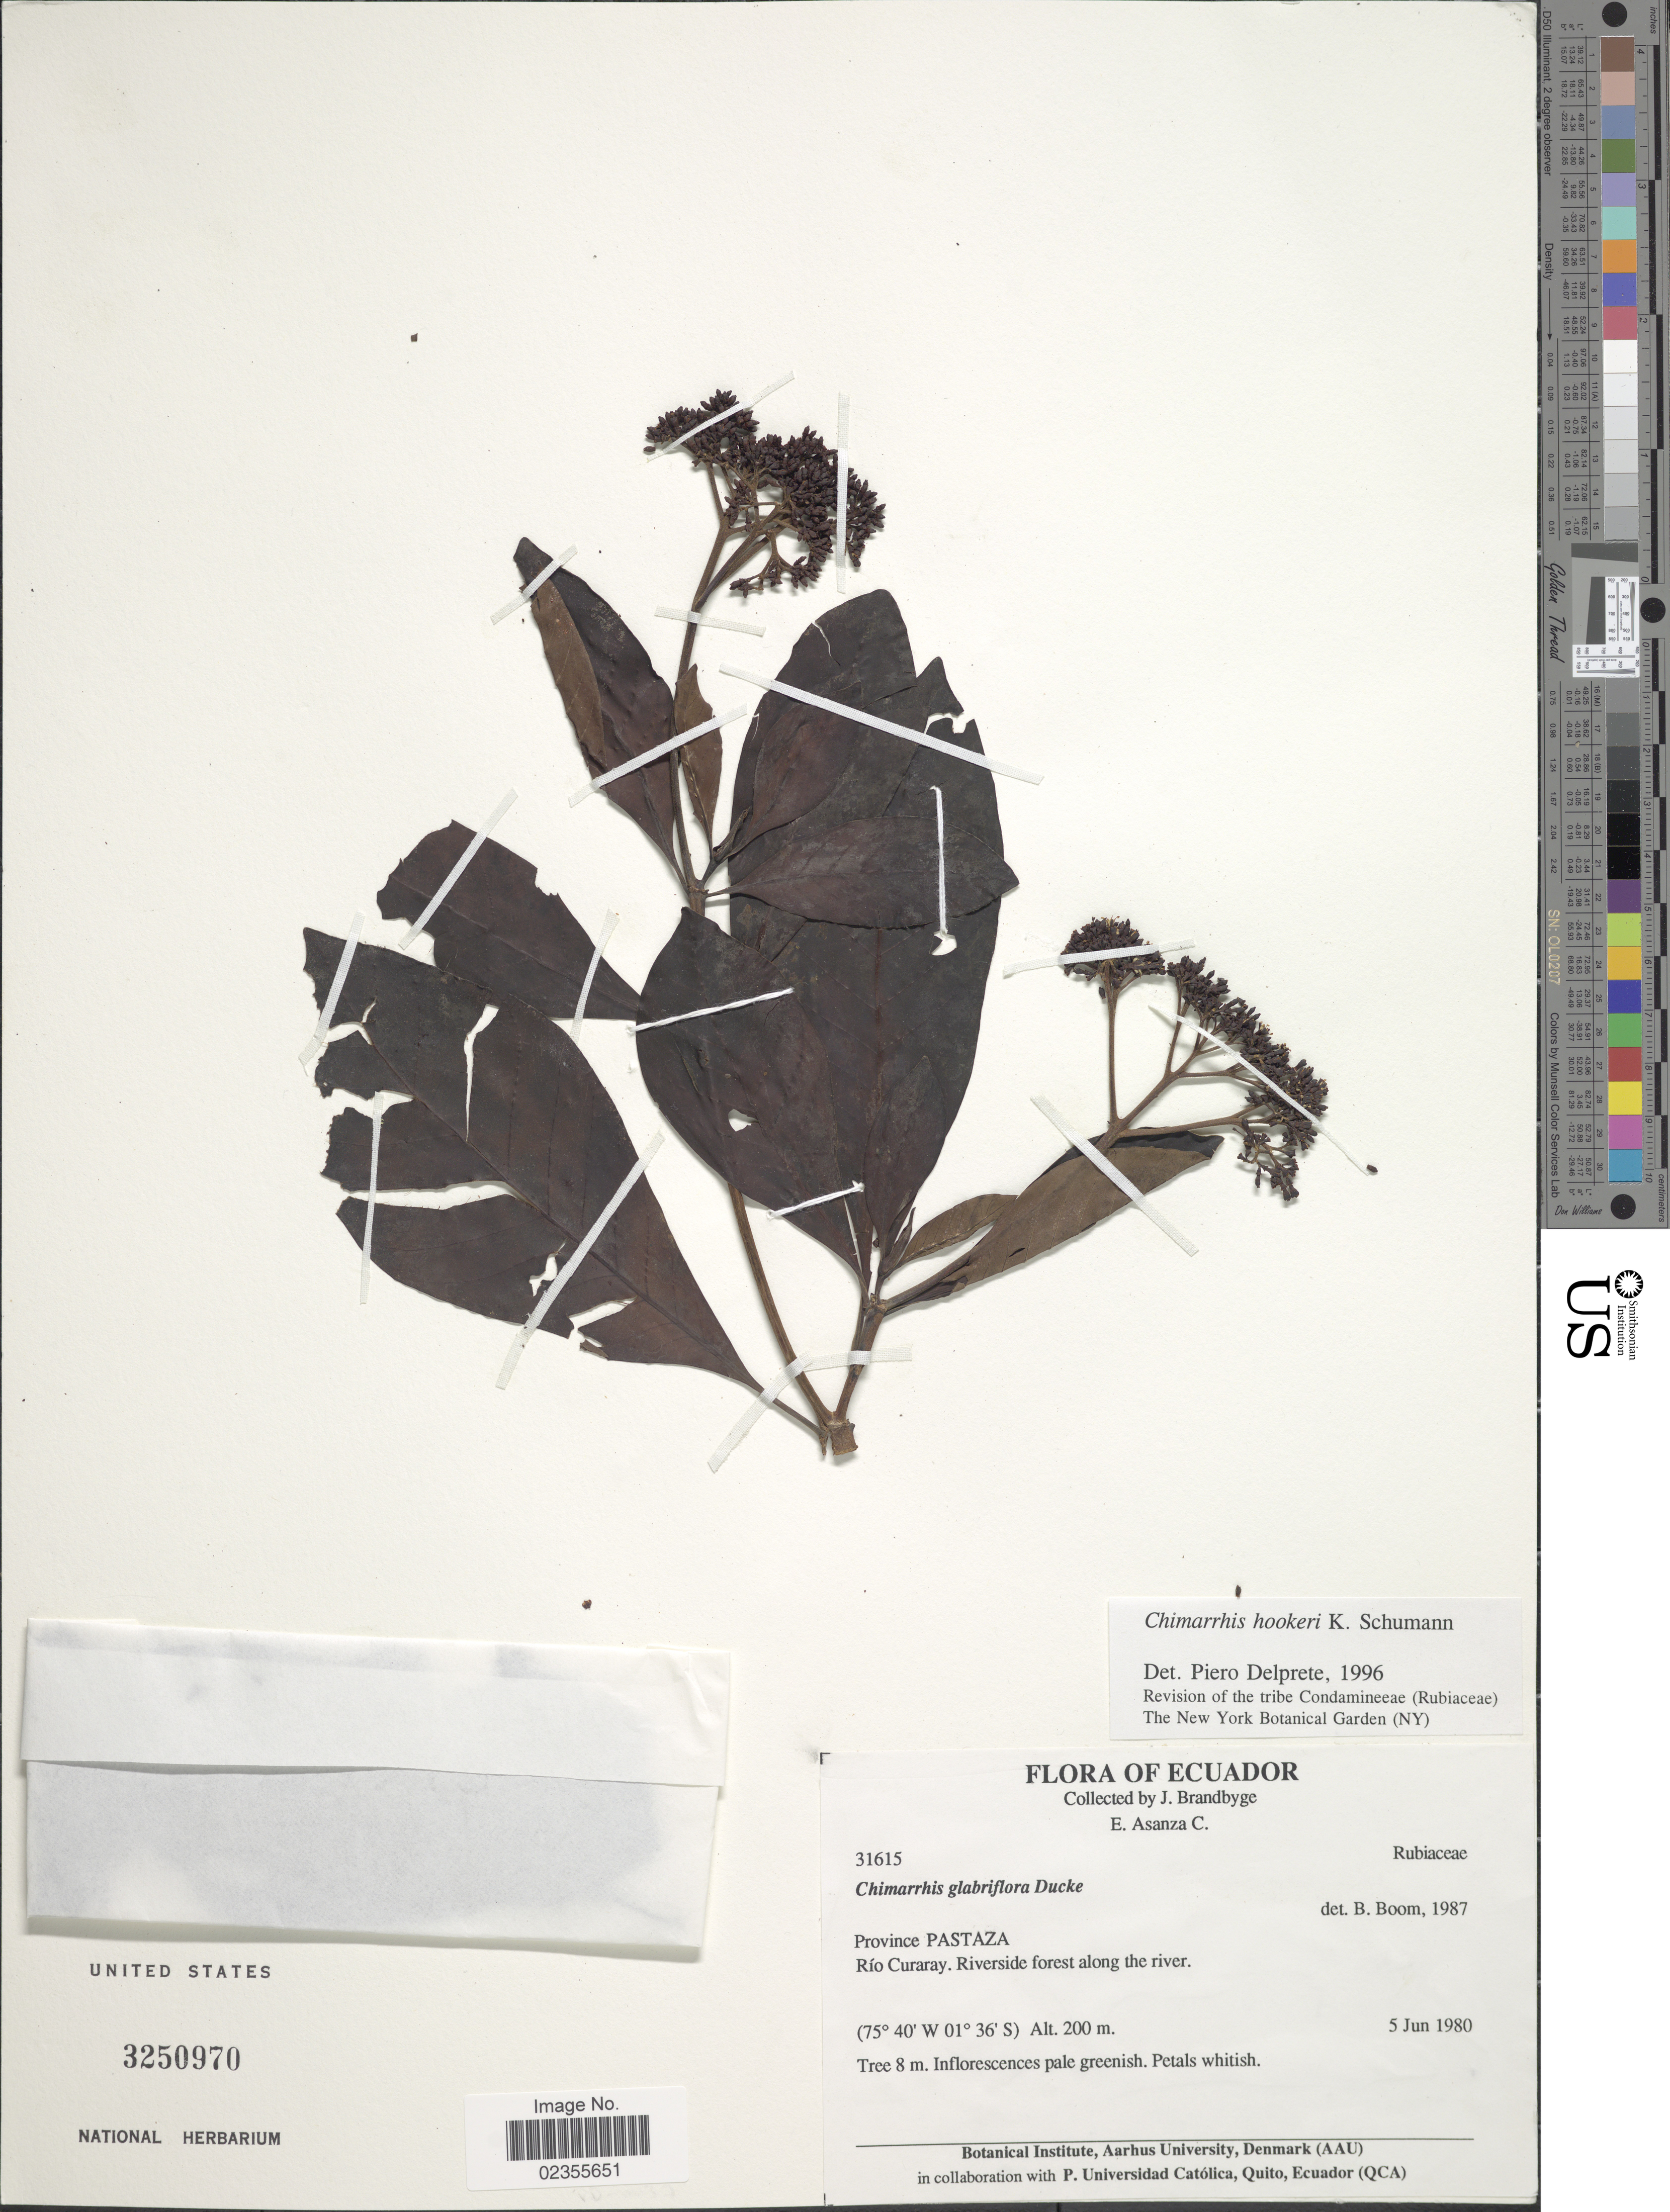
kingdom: Plantae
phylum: Tracheophyta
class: Magnoliopsida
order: Gentianales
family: Rubiaceae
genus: Chimarrhis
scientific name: Chimarrhis hookeri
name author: K. Schum.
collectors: J. Brandbyge & E. Asanza C.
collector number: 31615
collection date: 1980-06-05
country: Ecuador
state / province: Pastaza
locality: Rio Curaray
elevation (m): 200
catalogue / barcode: US 3250970